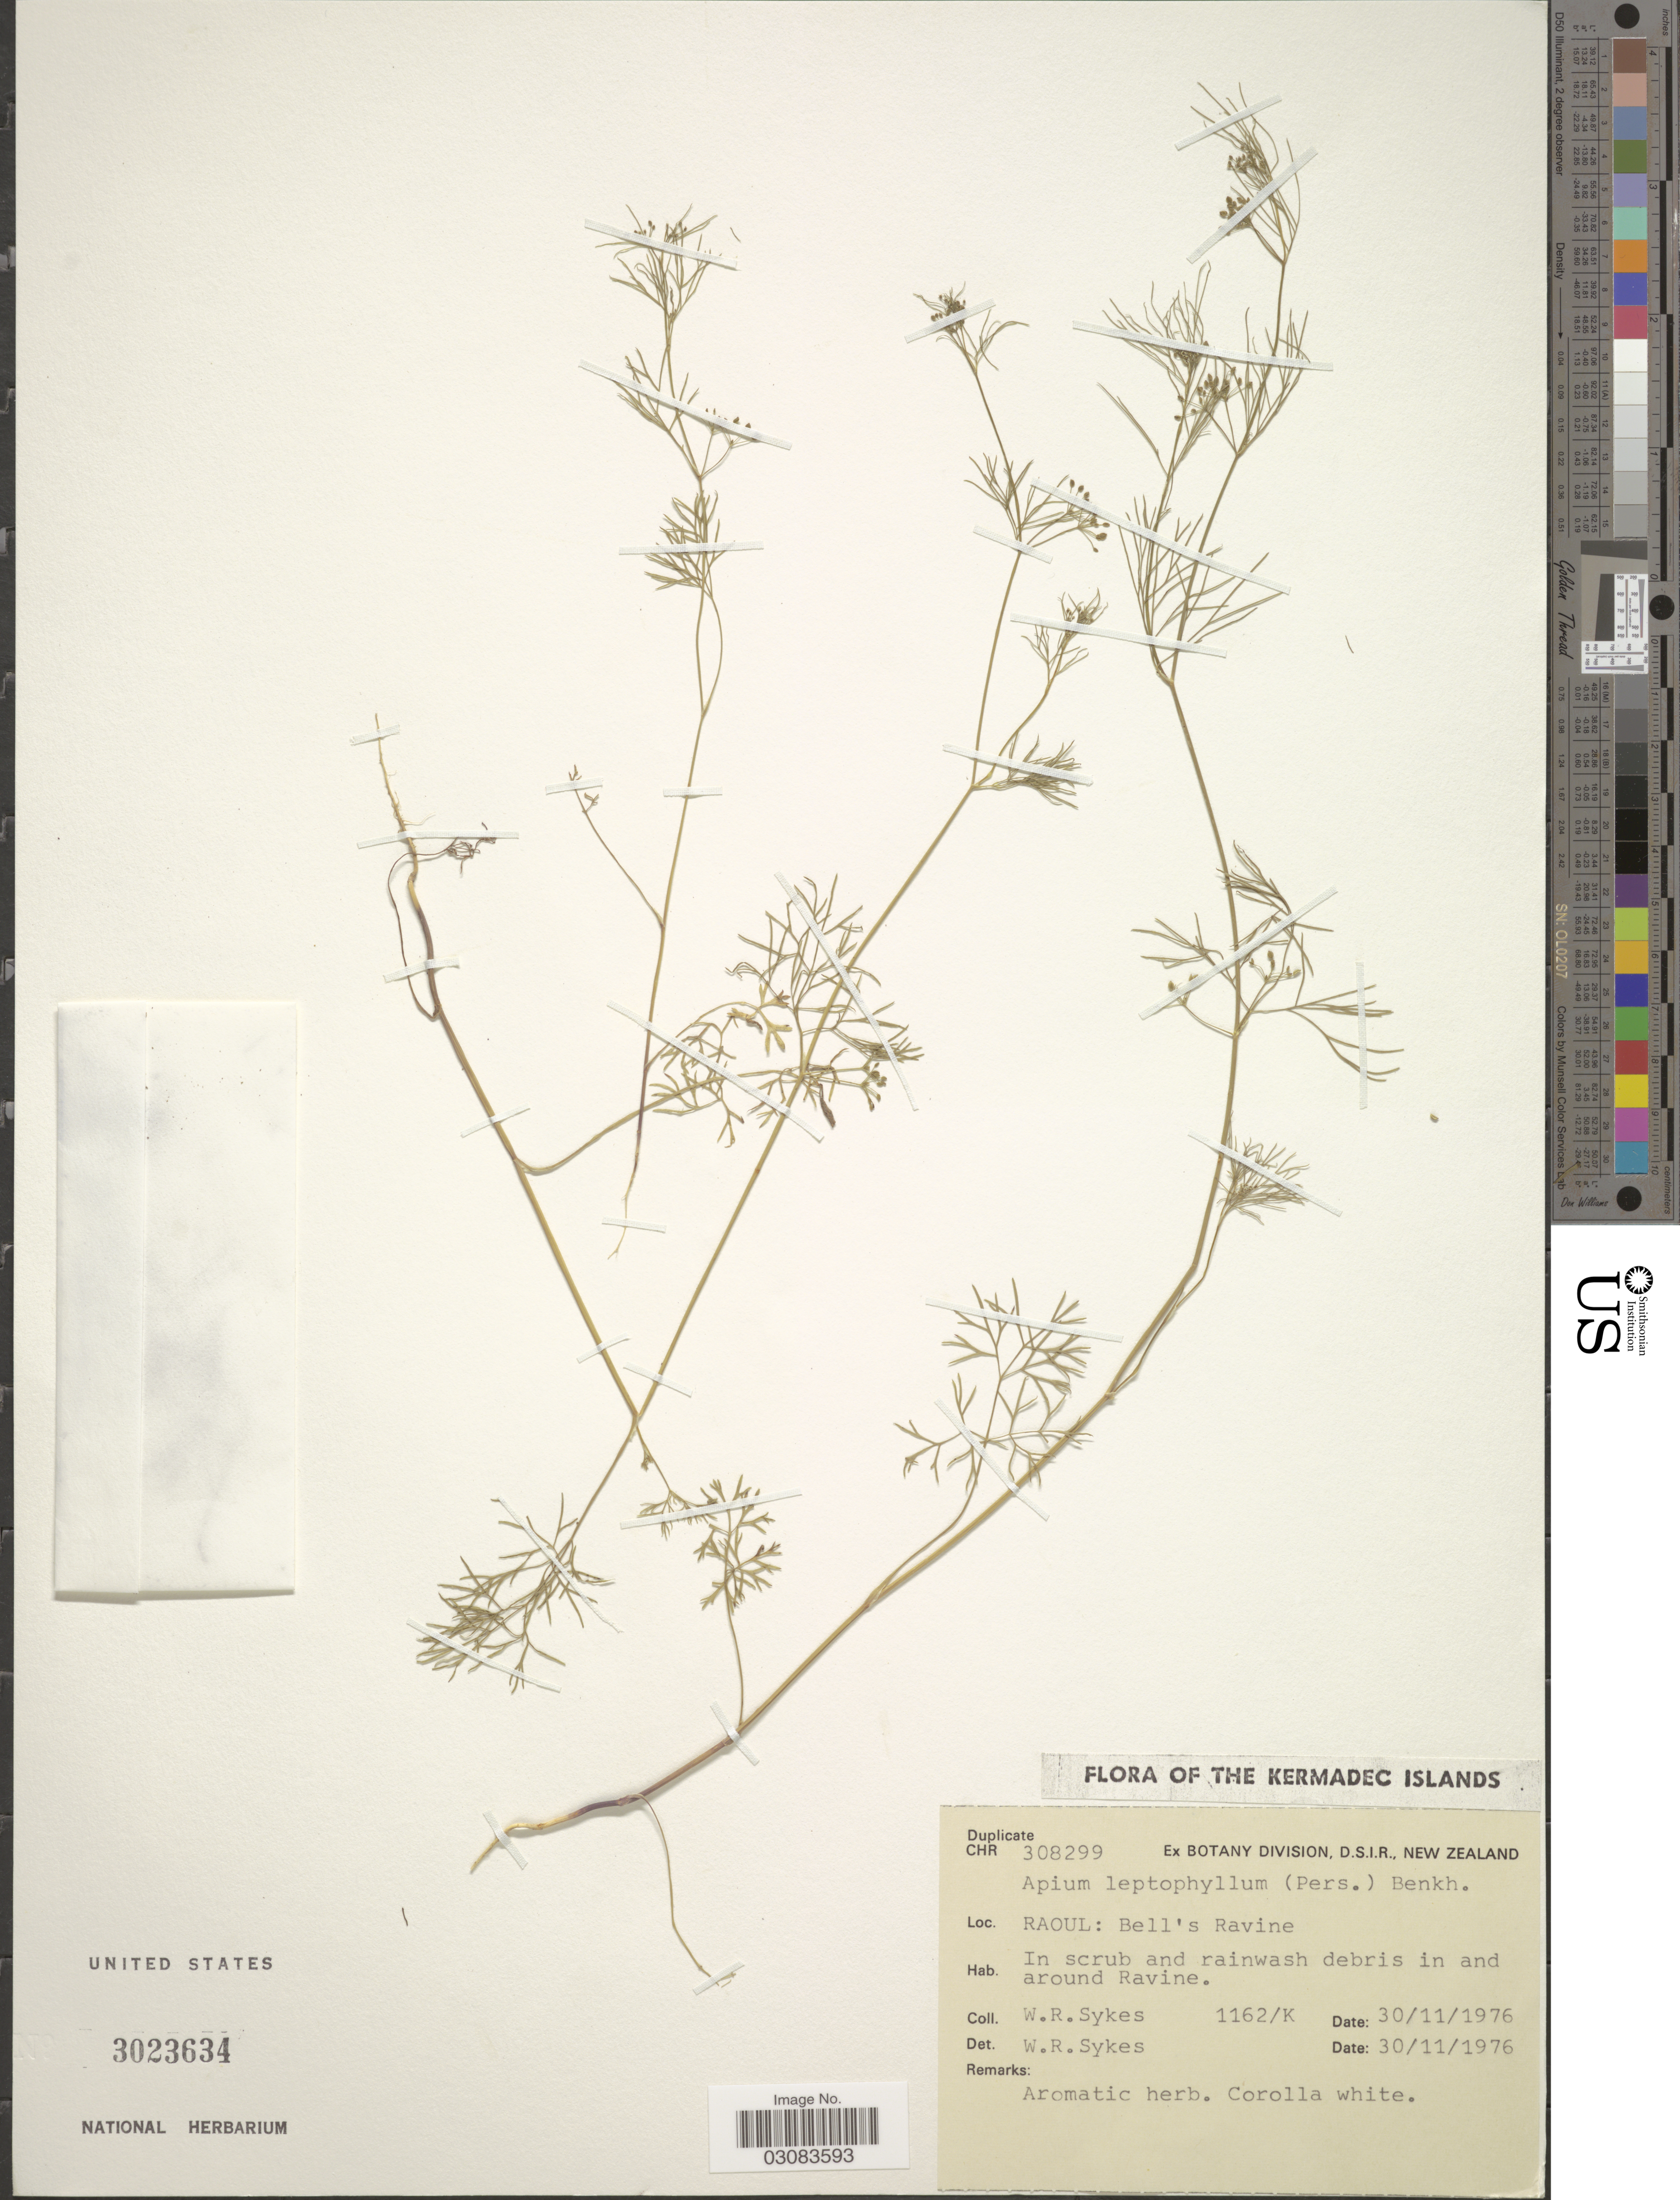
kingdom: Plantae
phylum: Tracheophyta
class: Magnoliopsida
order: Apiales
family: Apiaceae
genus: Cyclospermum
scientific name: Cyclospermum leptophyllum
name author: (Pers.) Sprague ex Britton & P. Wilson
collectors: W. R. Sykes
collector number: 1162/K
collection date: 1976-11-30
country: New Zealand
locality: Raoul: Bell's Ravine. In scrub and rainwash debris in and around Ravine.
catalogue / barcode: US 3023634